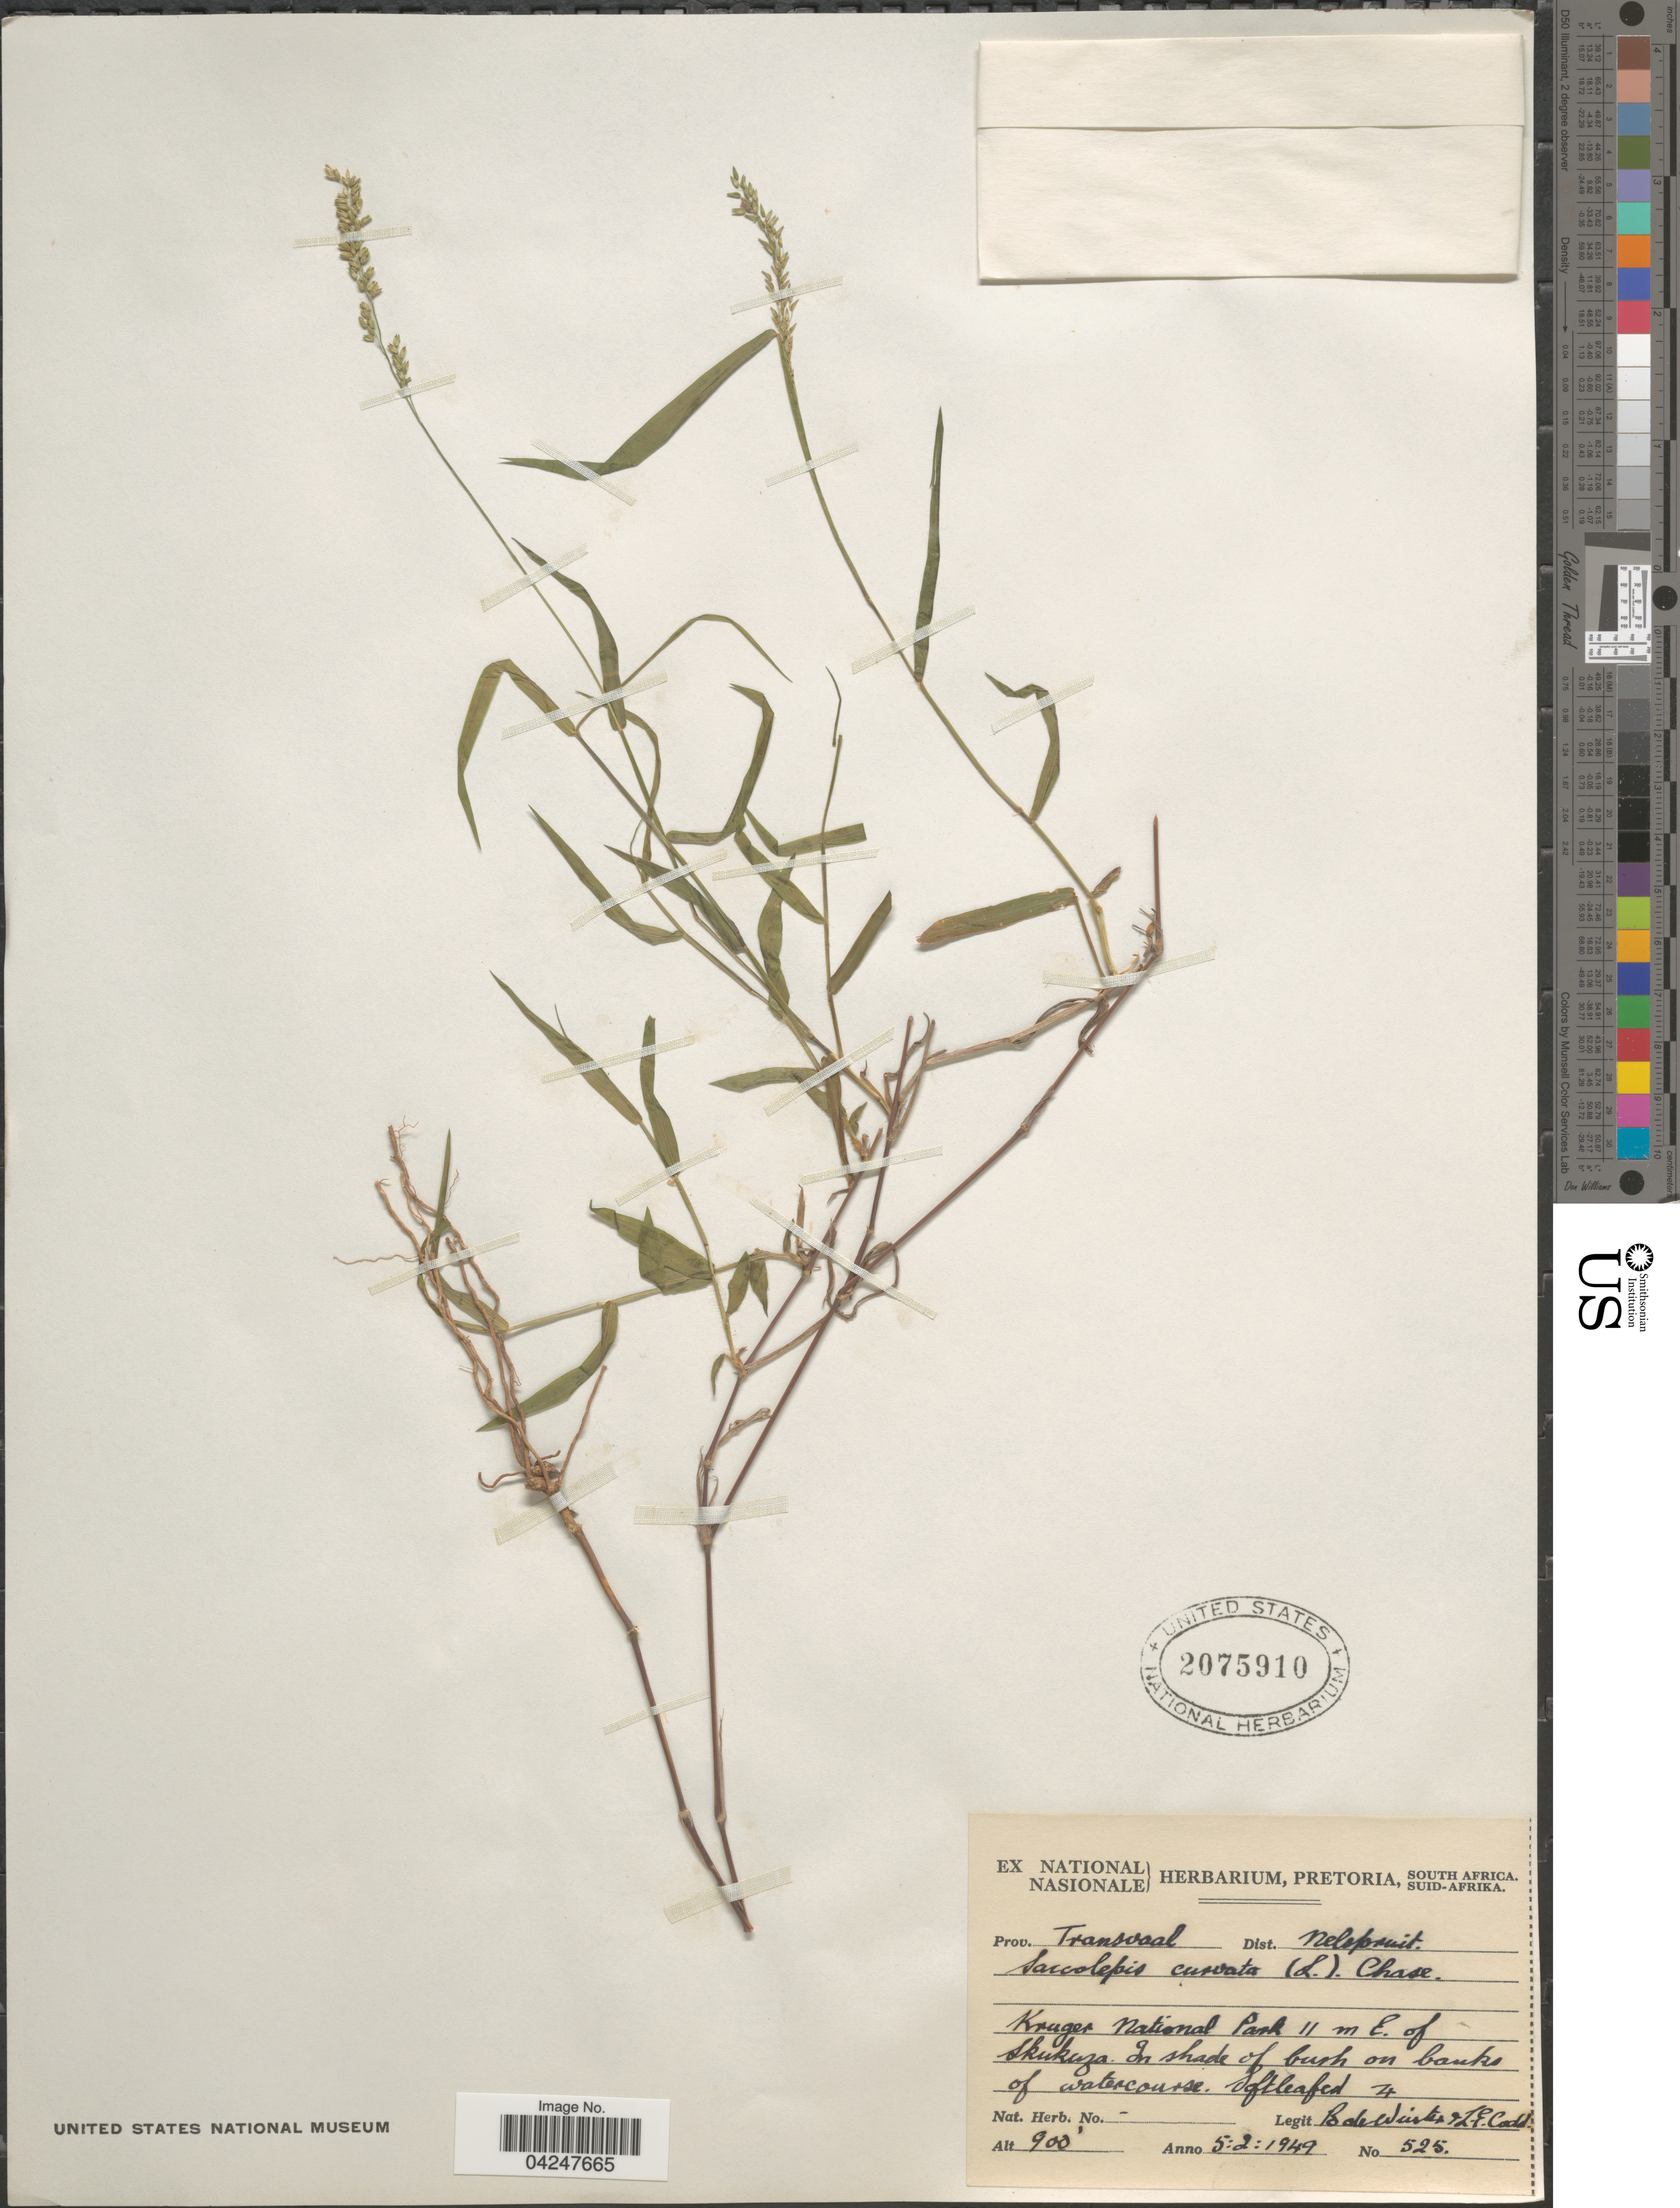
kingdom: Plantae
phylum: Tracheophyta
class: Liliopsida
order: Poales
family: Poaceae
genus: Sacciolepis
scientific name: Sacciolepis curvata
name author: (L.) Chase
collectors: B. De Winter & L. Codd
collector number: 525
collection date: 1949-02-05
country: South Africa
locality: Prov. Transvaal. Dist. Nelspruit. Kruger National Park 11 m E. of Skukuza. In shade of bush on banks of watercourse.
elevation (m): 274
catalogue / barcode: US 2075910